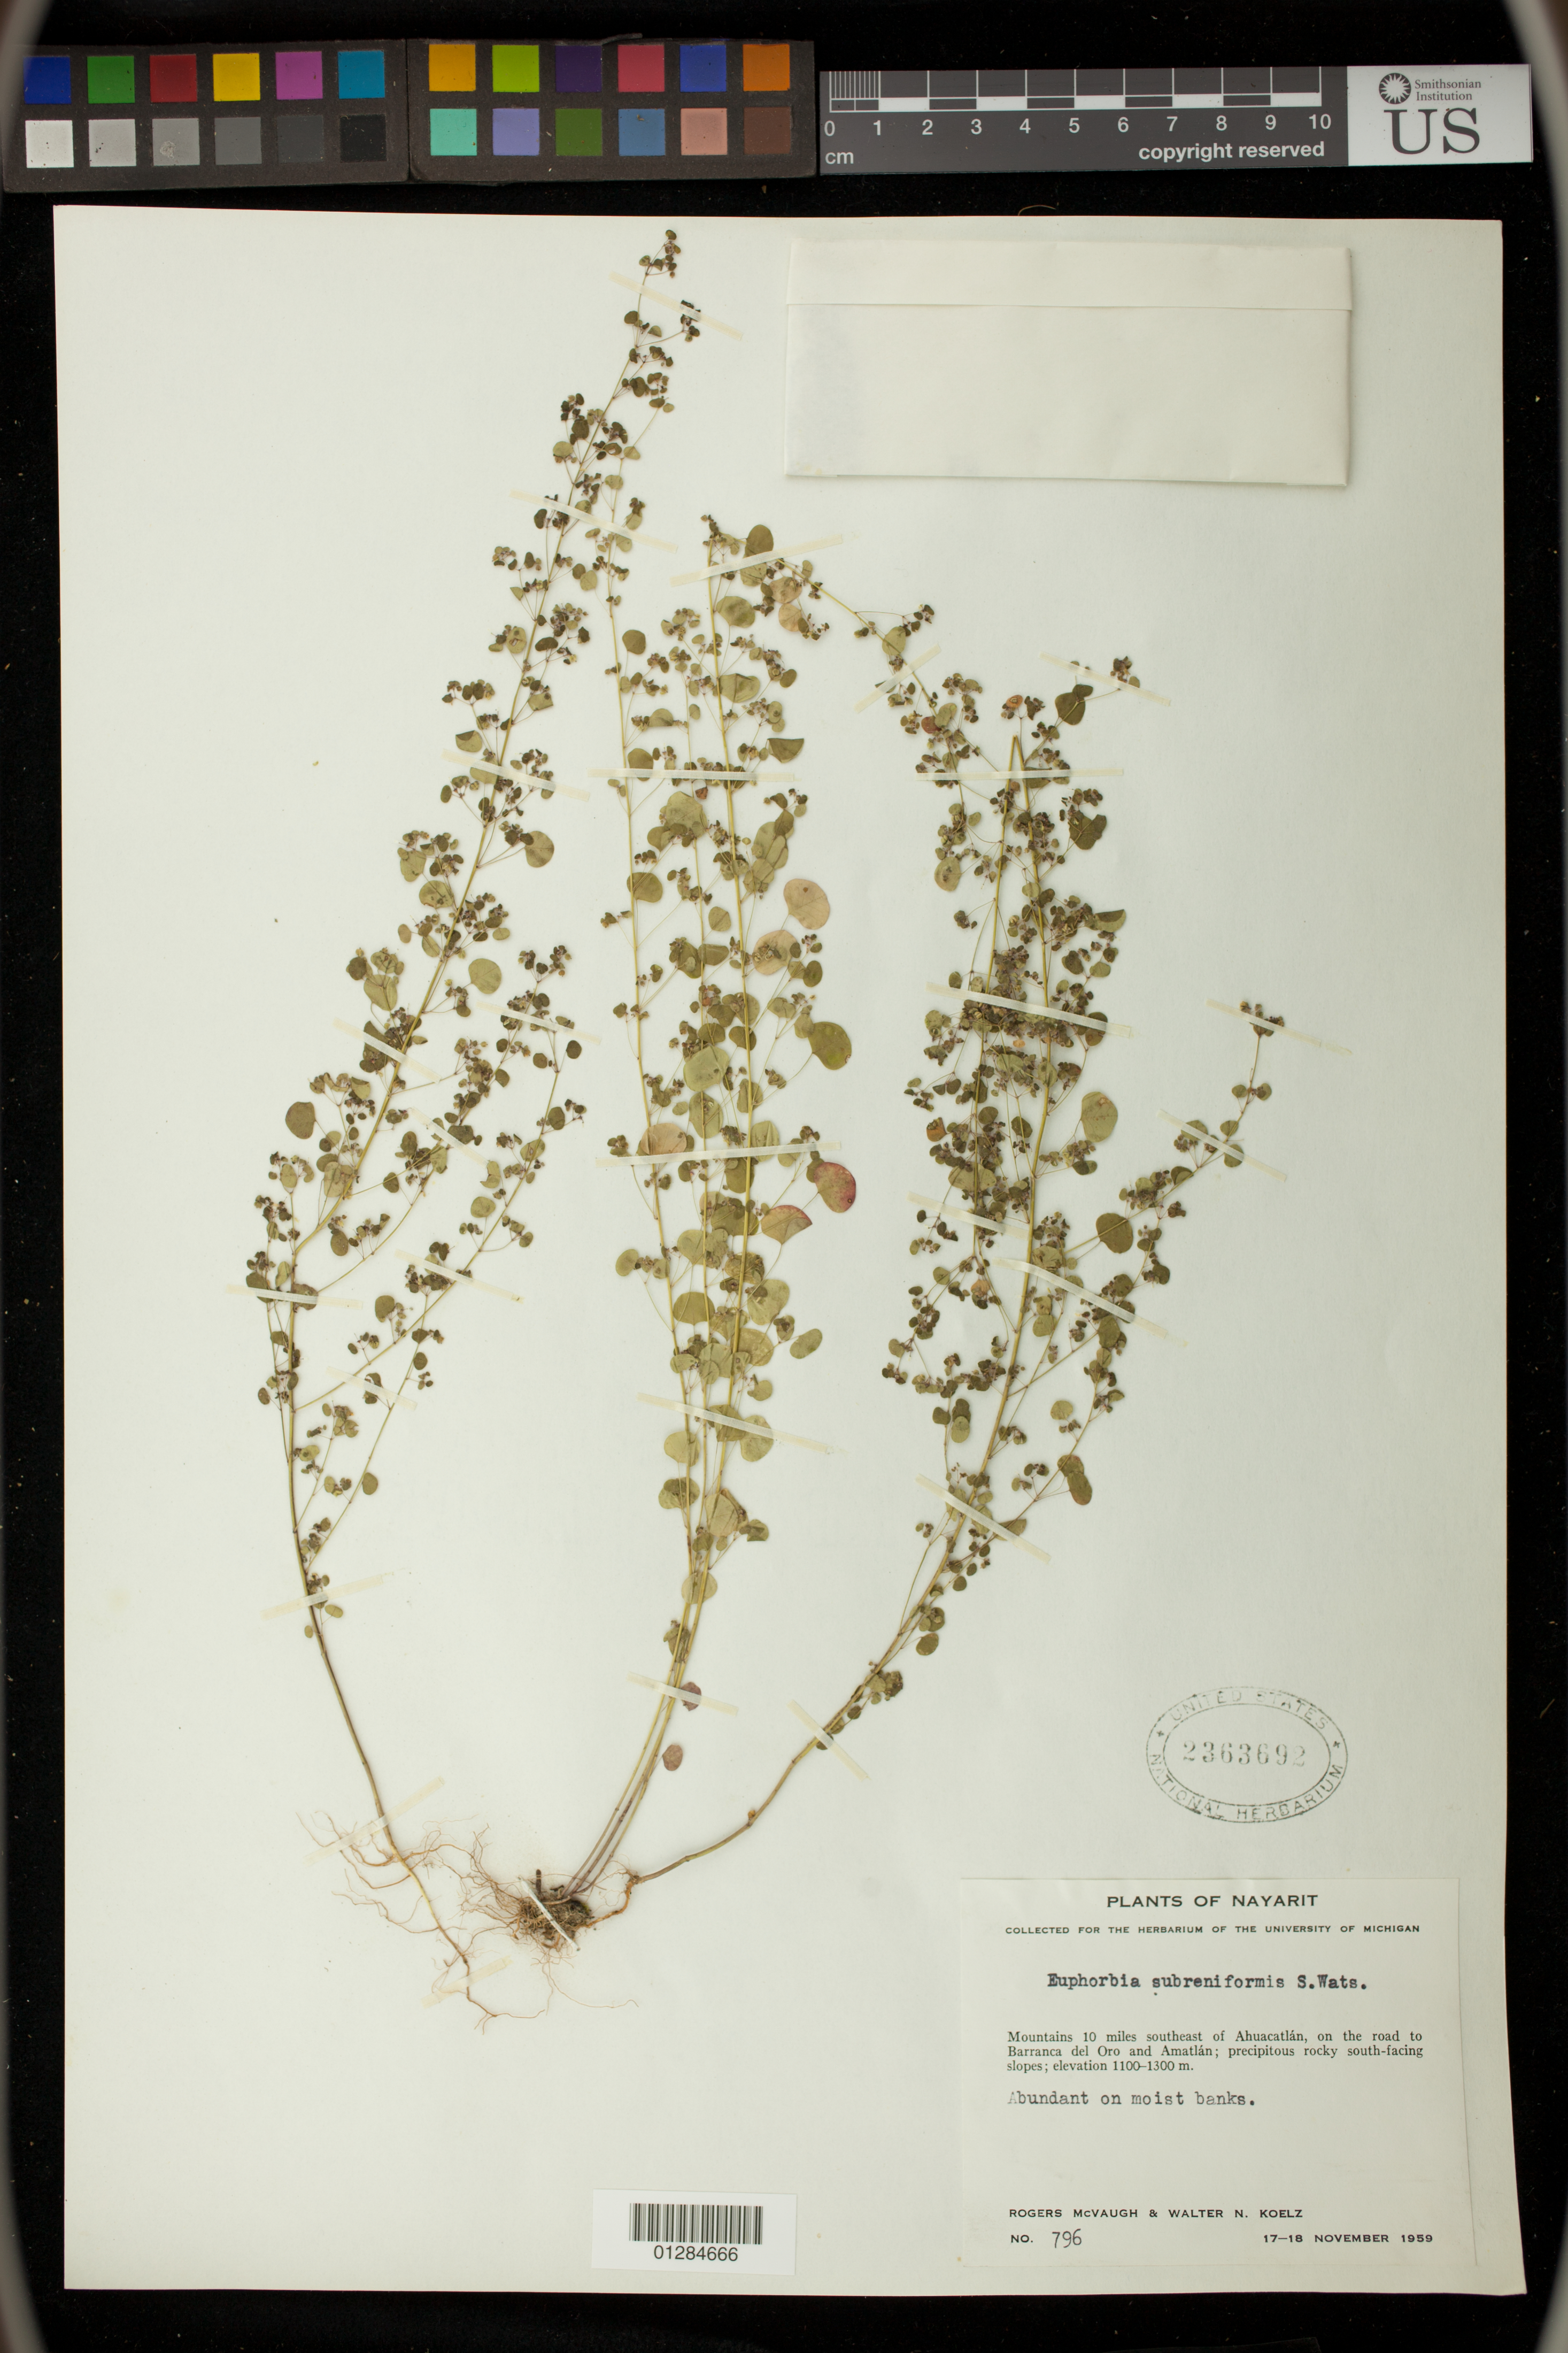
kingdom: Plantae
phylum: Tracheophyta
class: Magnoliopsida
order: Malpighiales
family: Euphorbiaceae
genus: Euphorbia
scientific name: Euphorbia fimbrilligera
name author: Mart.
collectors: R. McVaugh & W. N. Koelz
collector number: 796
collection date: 1959-11-17/1959-11-18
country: Mexico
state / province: Nayarit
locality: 10 mi SE of Ahuacatlan, on the road to Barranca del Oro and Amatlan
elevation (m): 1100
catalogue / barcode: US 2363692